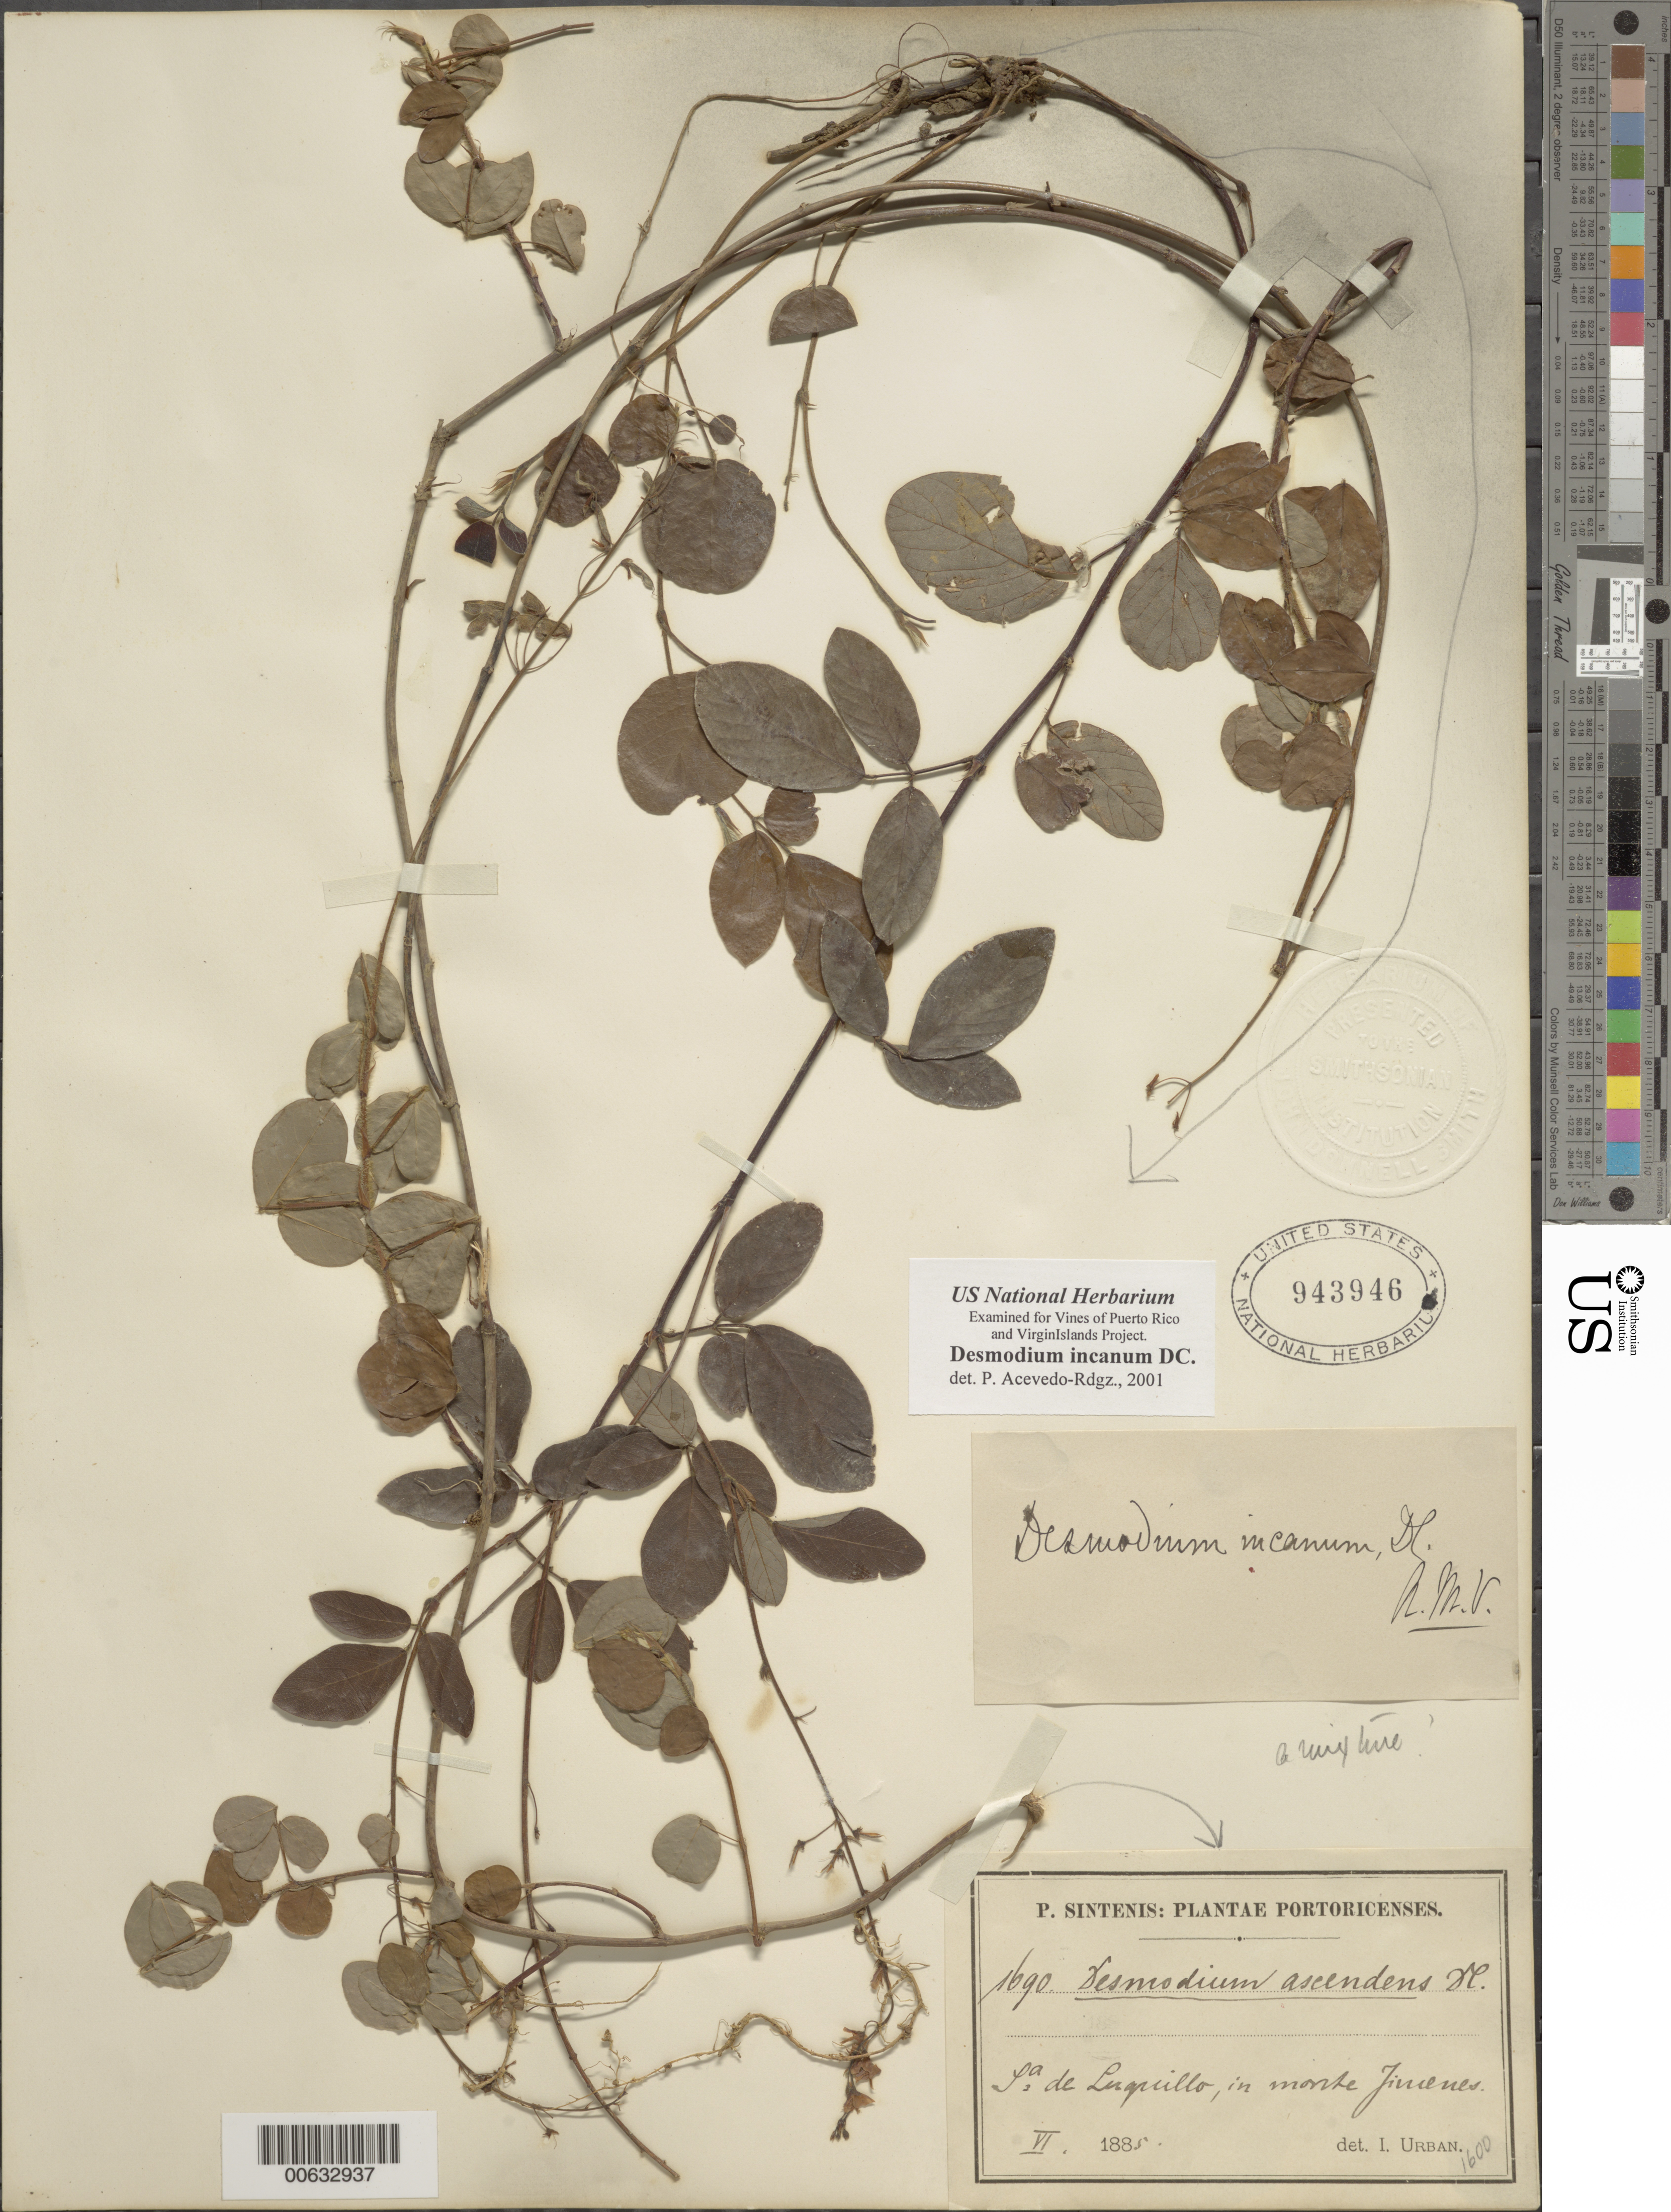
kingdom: Plantae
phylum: Tracheophyta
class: Magnoliopsida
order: Fabales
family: Fabaceae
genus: Desmodium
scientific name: Desmodium incanum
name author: (Sw.) DC.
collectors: P. Sintenis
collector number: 1690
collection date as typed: Jun 1885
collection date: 1885-06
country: Puerto Rico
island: Greater Antilles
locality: Sierra de Luquillo, in monte Jimenes.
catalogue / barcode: US 943946